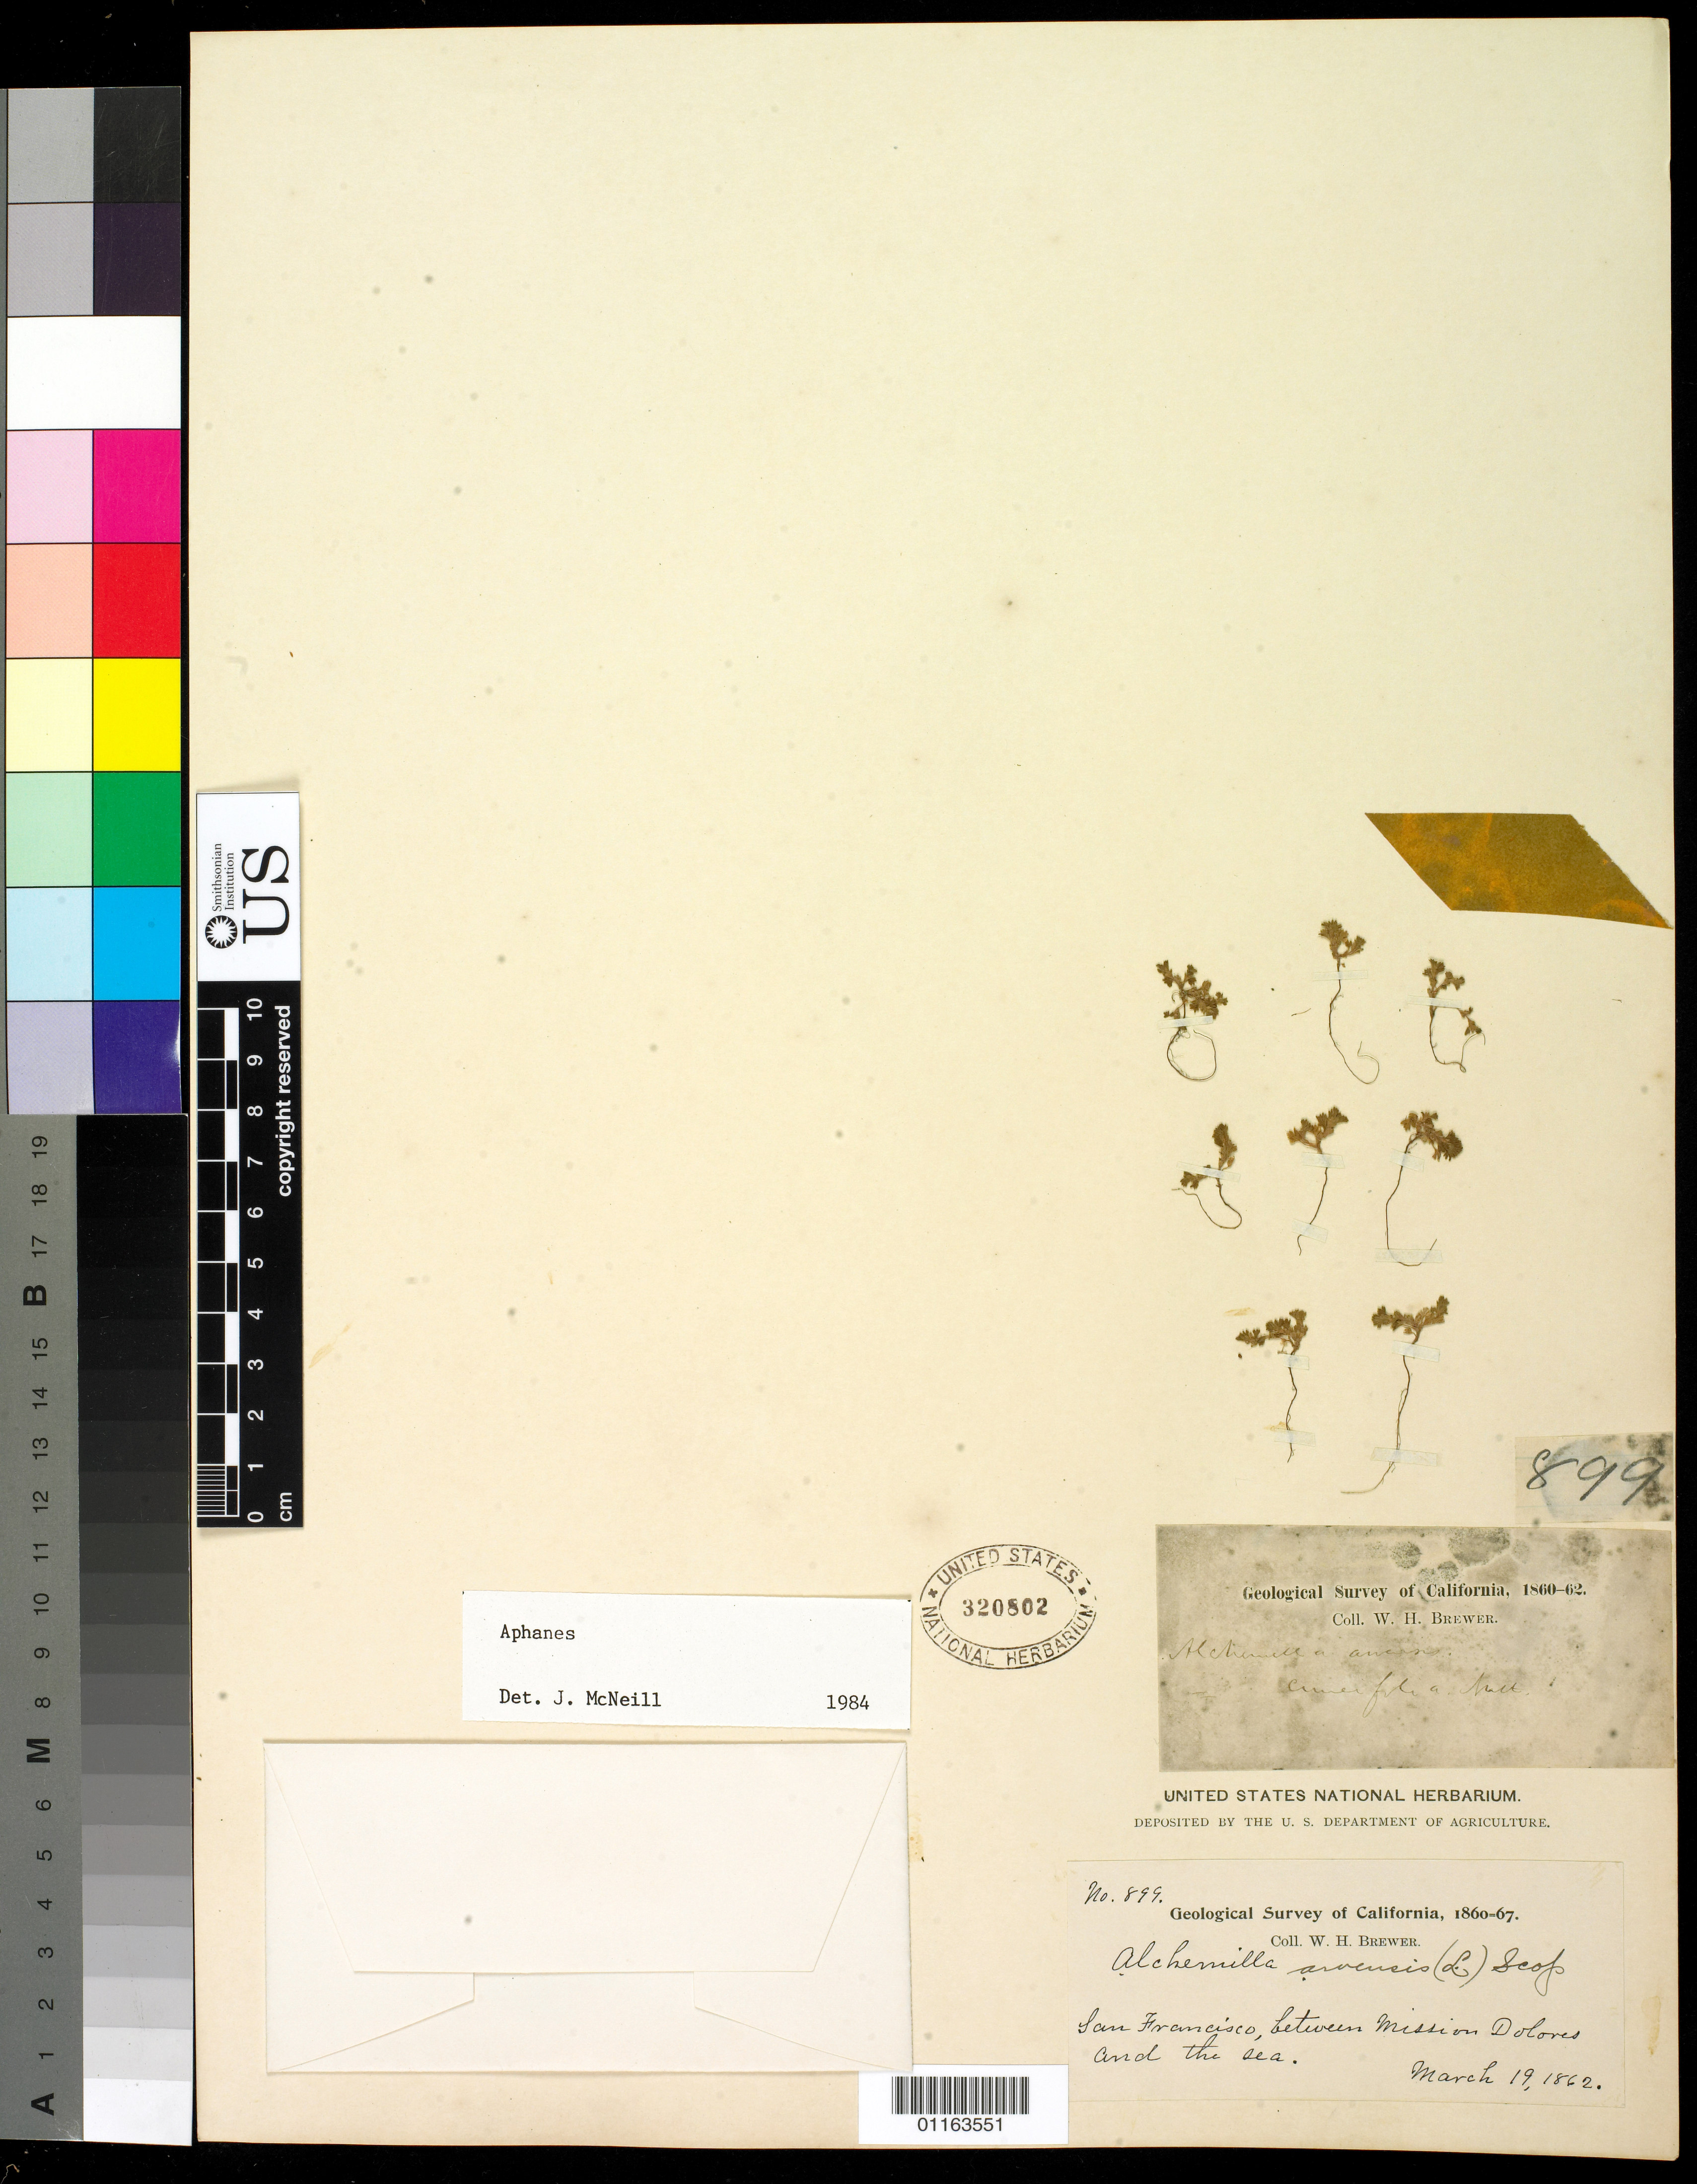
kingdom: Plantae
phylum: Tracheophyta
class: Magnoliopsida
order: Rosales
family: Rosaceae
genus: Aphanes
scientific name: Aphanes sp.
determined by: McNeill, J.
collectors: W. H. Brewer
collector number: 899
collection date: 1862-03-28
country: United States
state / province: California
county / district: Marin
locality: Summit of Mount Tamalpais.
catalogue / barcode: US 320802